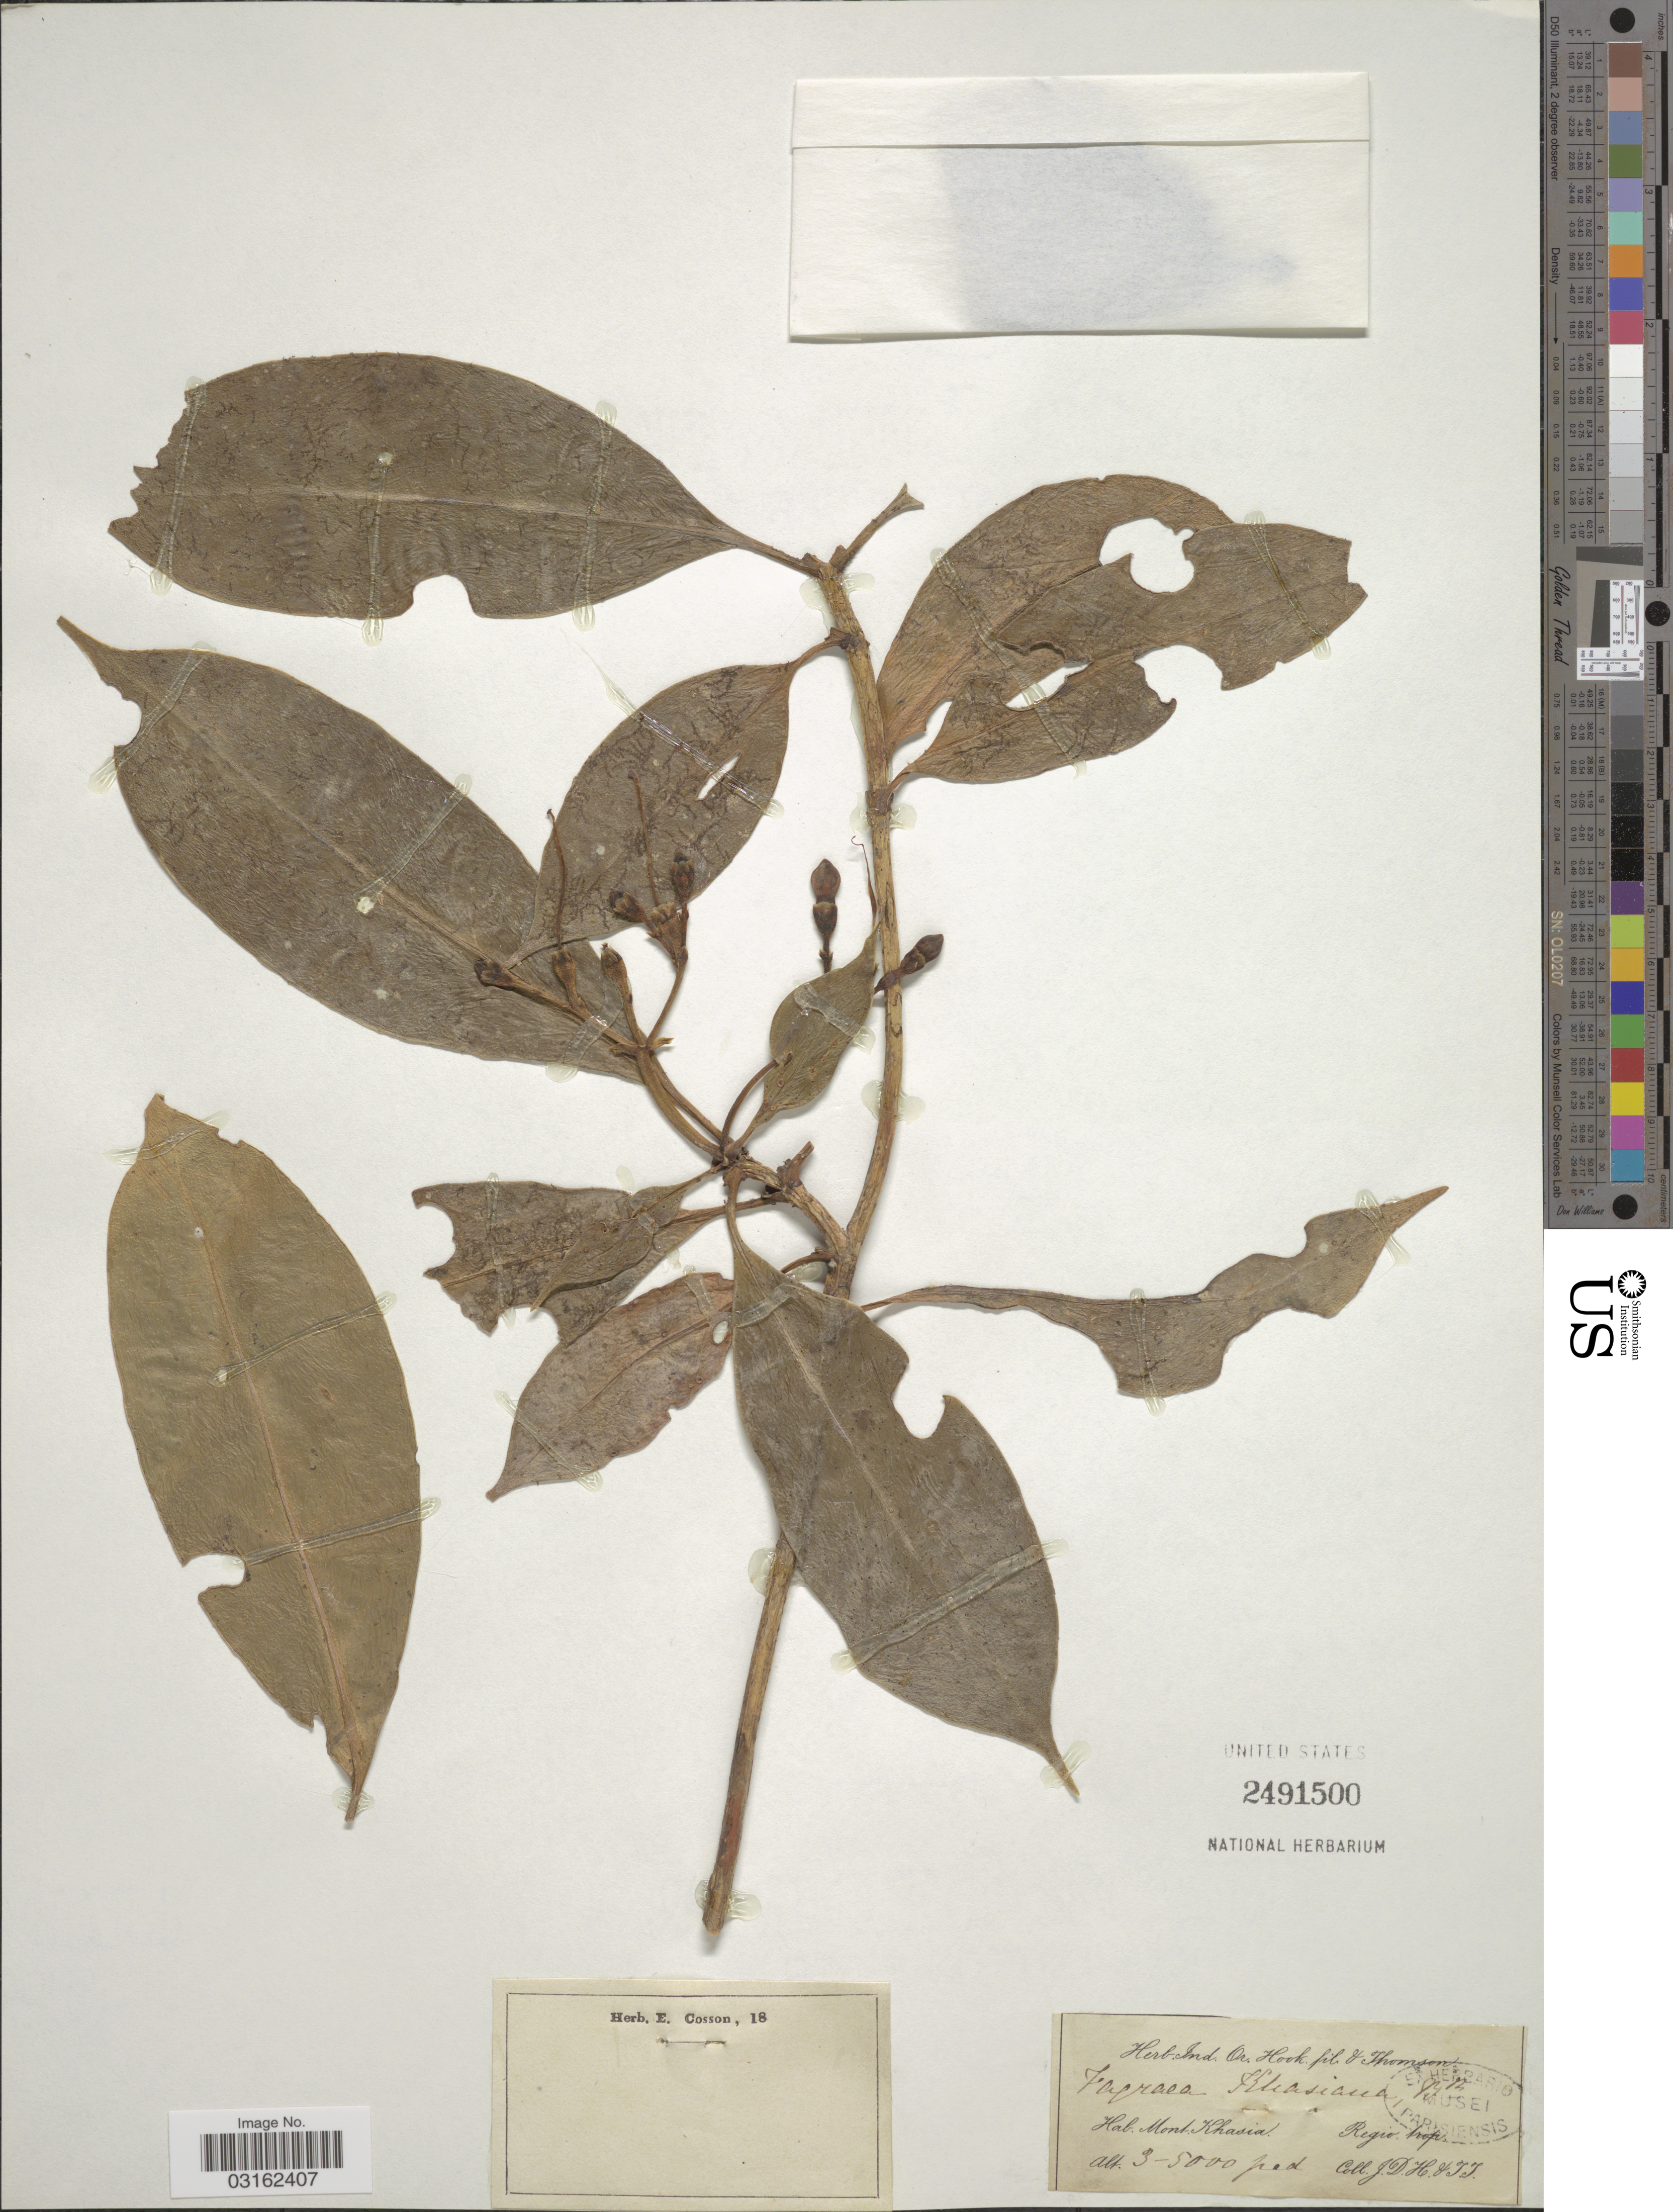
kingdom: Plantae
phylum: Tracheophyta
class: Magnoliopsida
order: Gentianales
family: Gentianaceae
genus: Fagraea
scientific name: Fagraea khasiana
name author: Benth.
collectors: J. D. Hooker & T. Thomson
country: India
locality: Mont. Khasia. Regio. trop.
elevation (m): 914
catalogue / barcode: US 2491500